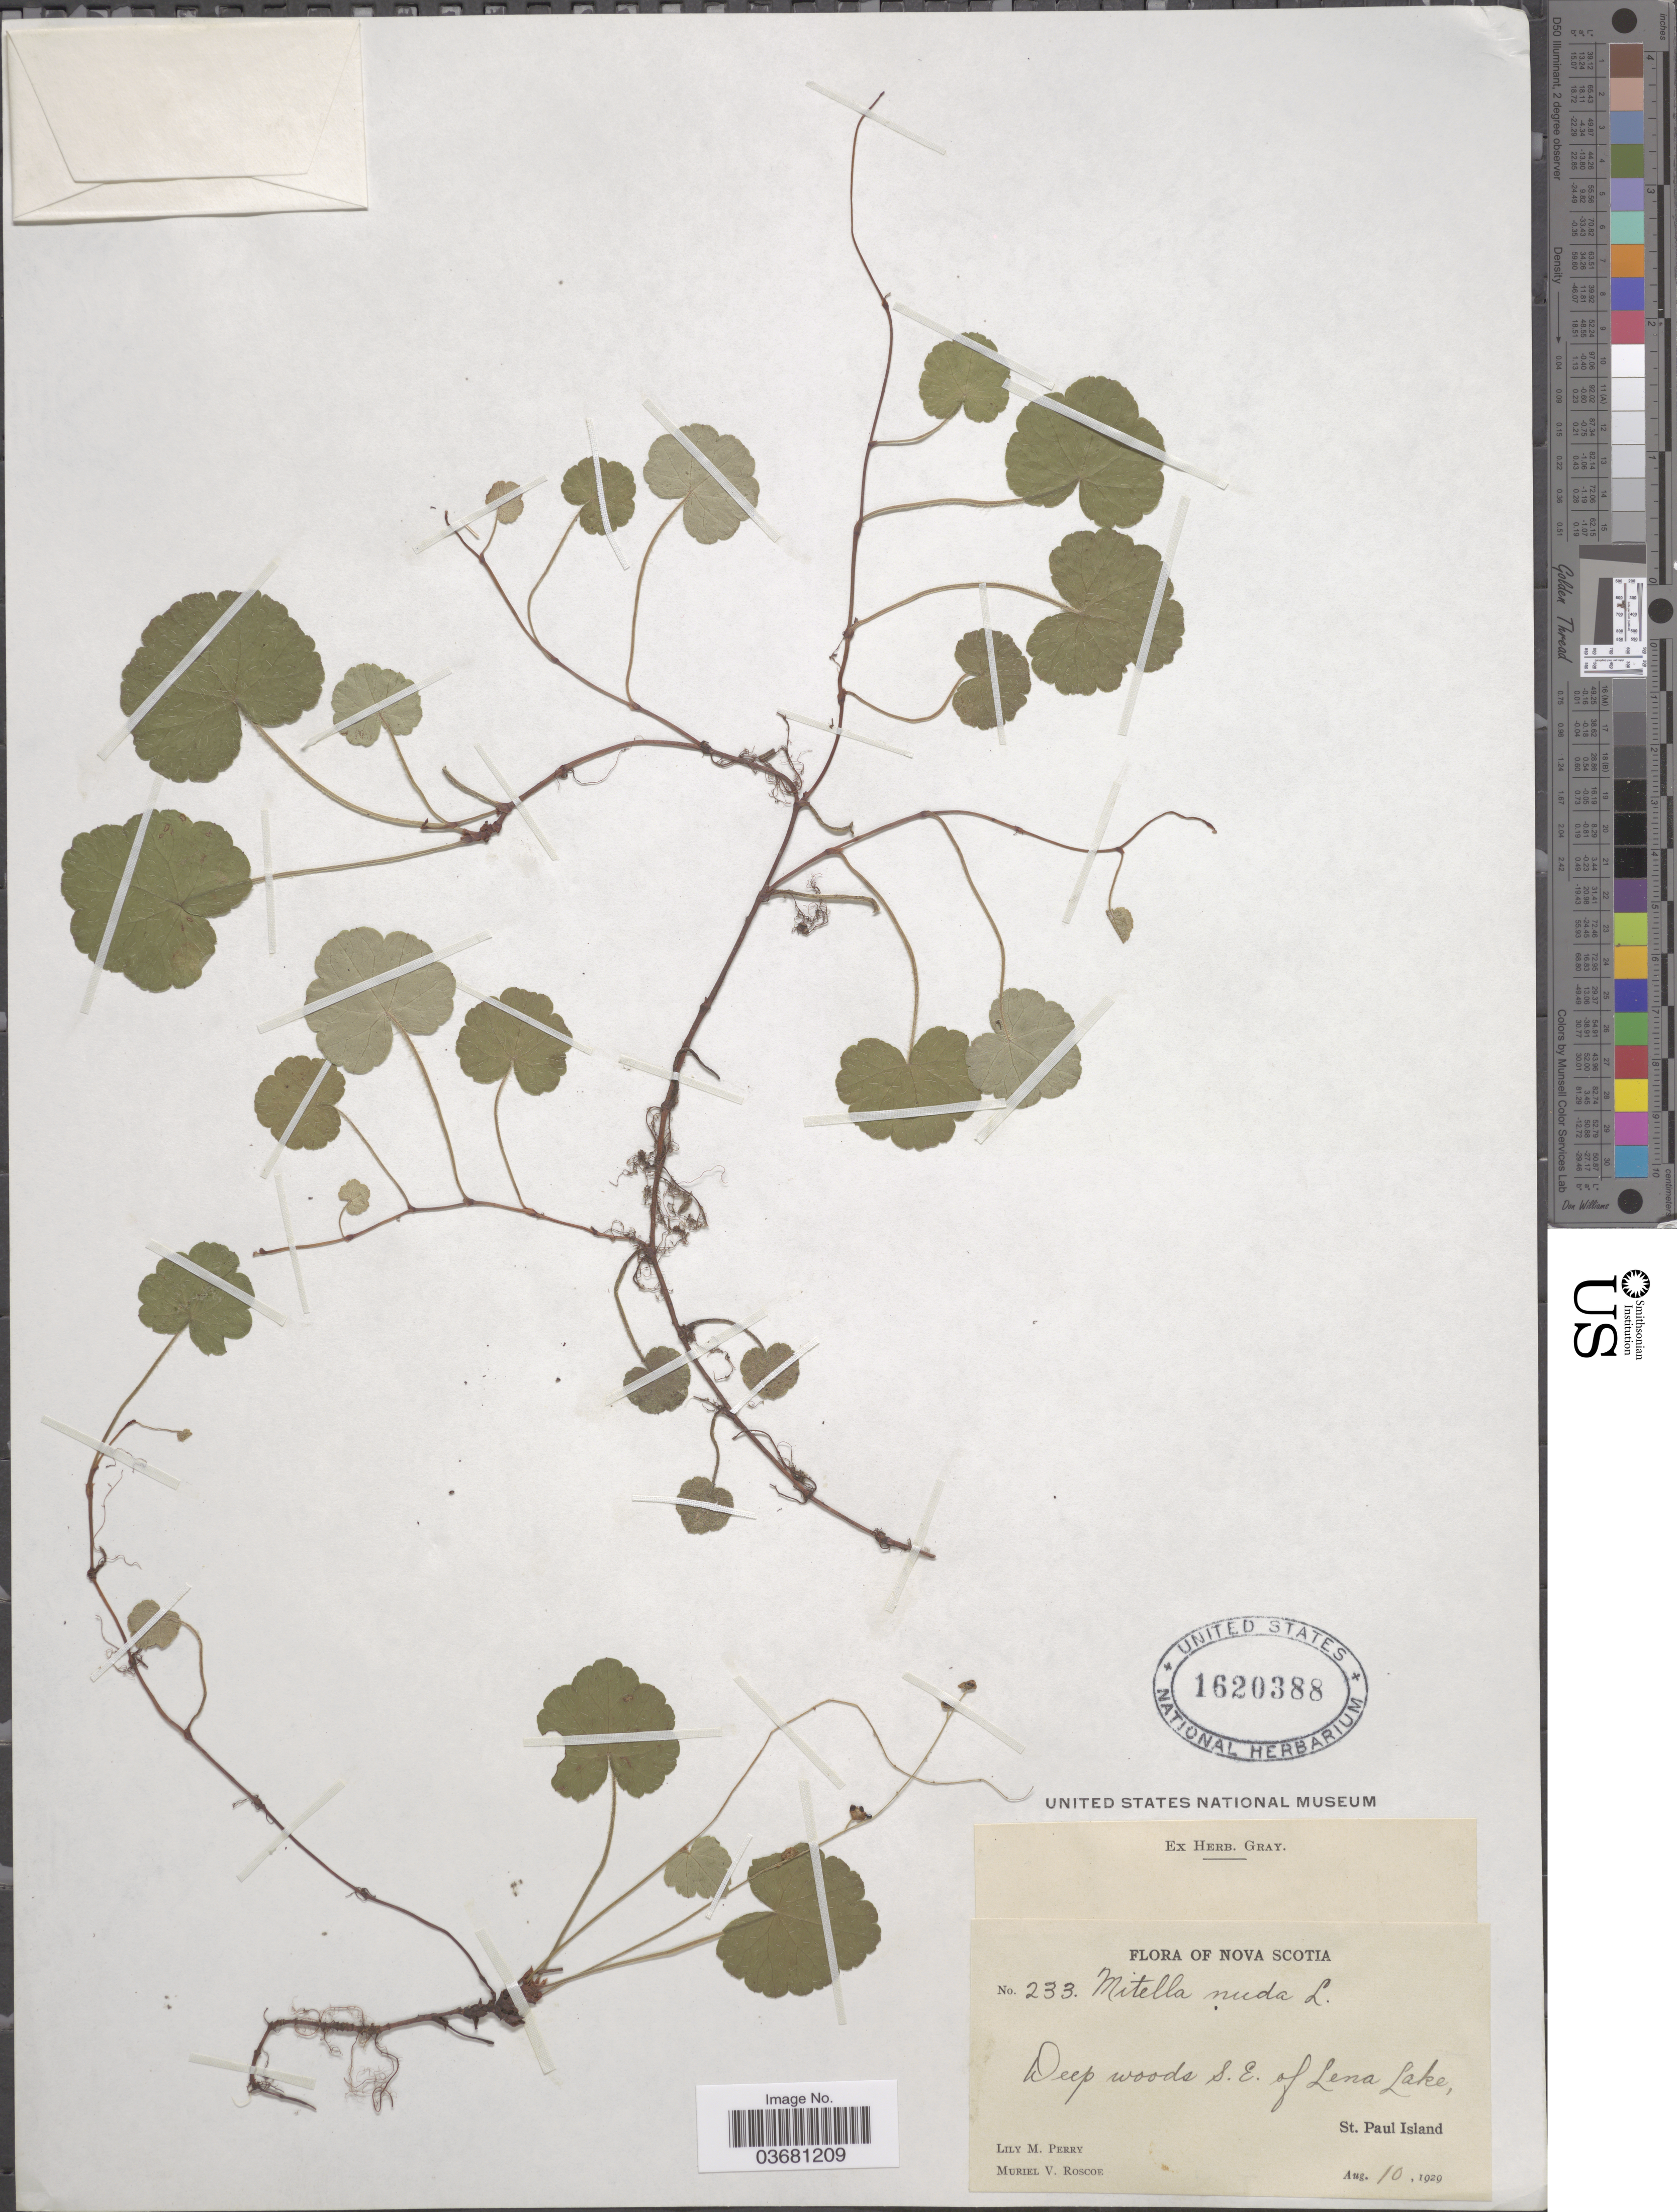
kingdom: Plantae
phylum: Tracheophyta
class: Magnoliopsida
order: Saxifragales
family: Saxifragaceae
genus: Mitella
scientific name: Mitella nuda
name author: L.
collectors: L. M. Perry & M. Roscoe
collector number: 233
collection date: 1929-08-10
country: Canada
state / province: Nova Scotia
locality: Deep woods S.E. of Lena Lake, St. Paul Island.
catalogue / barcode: US 1620388